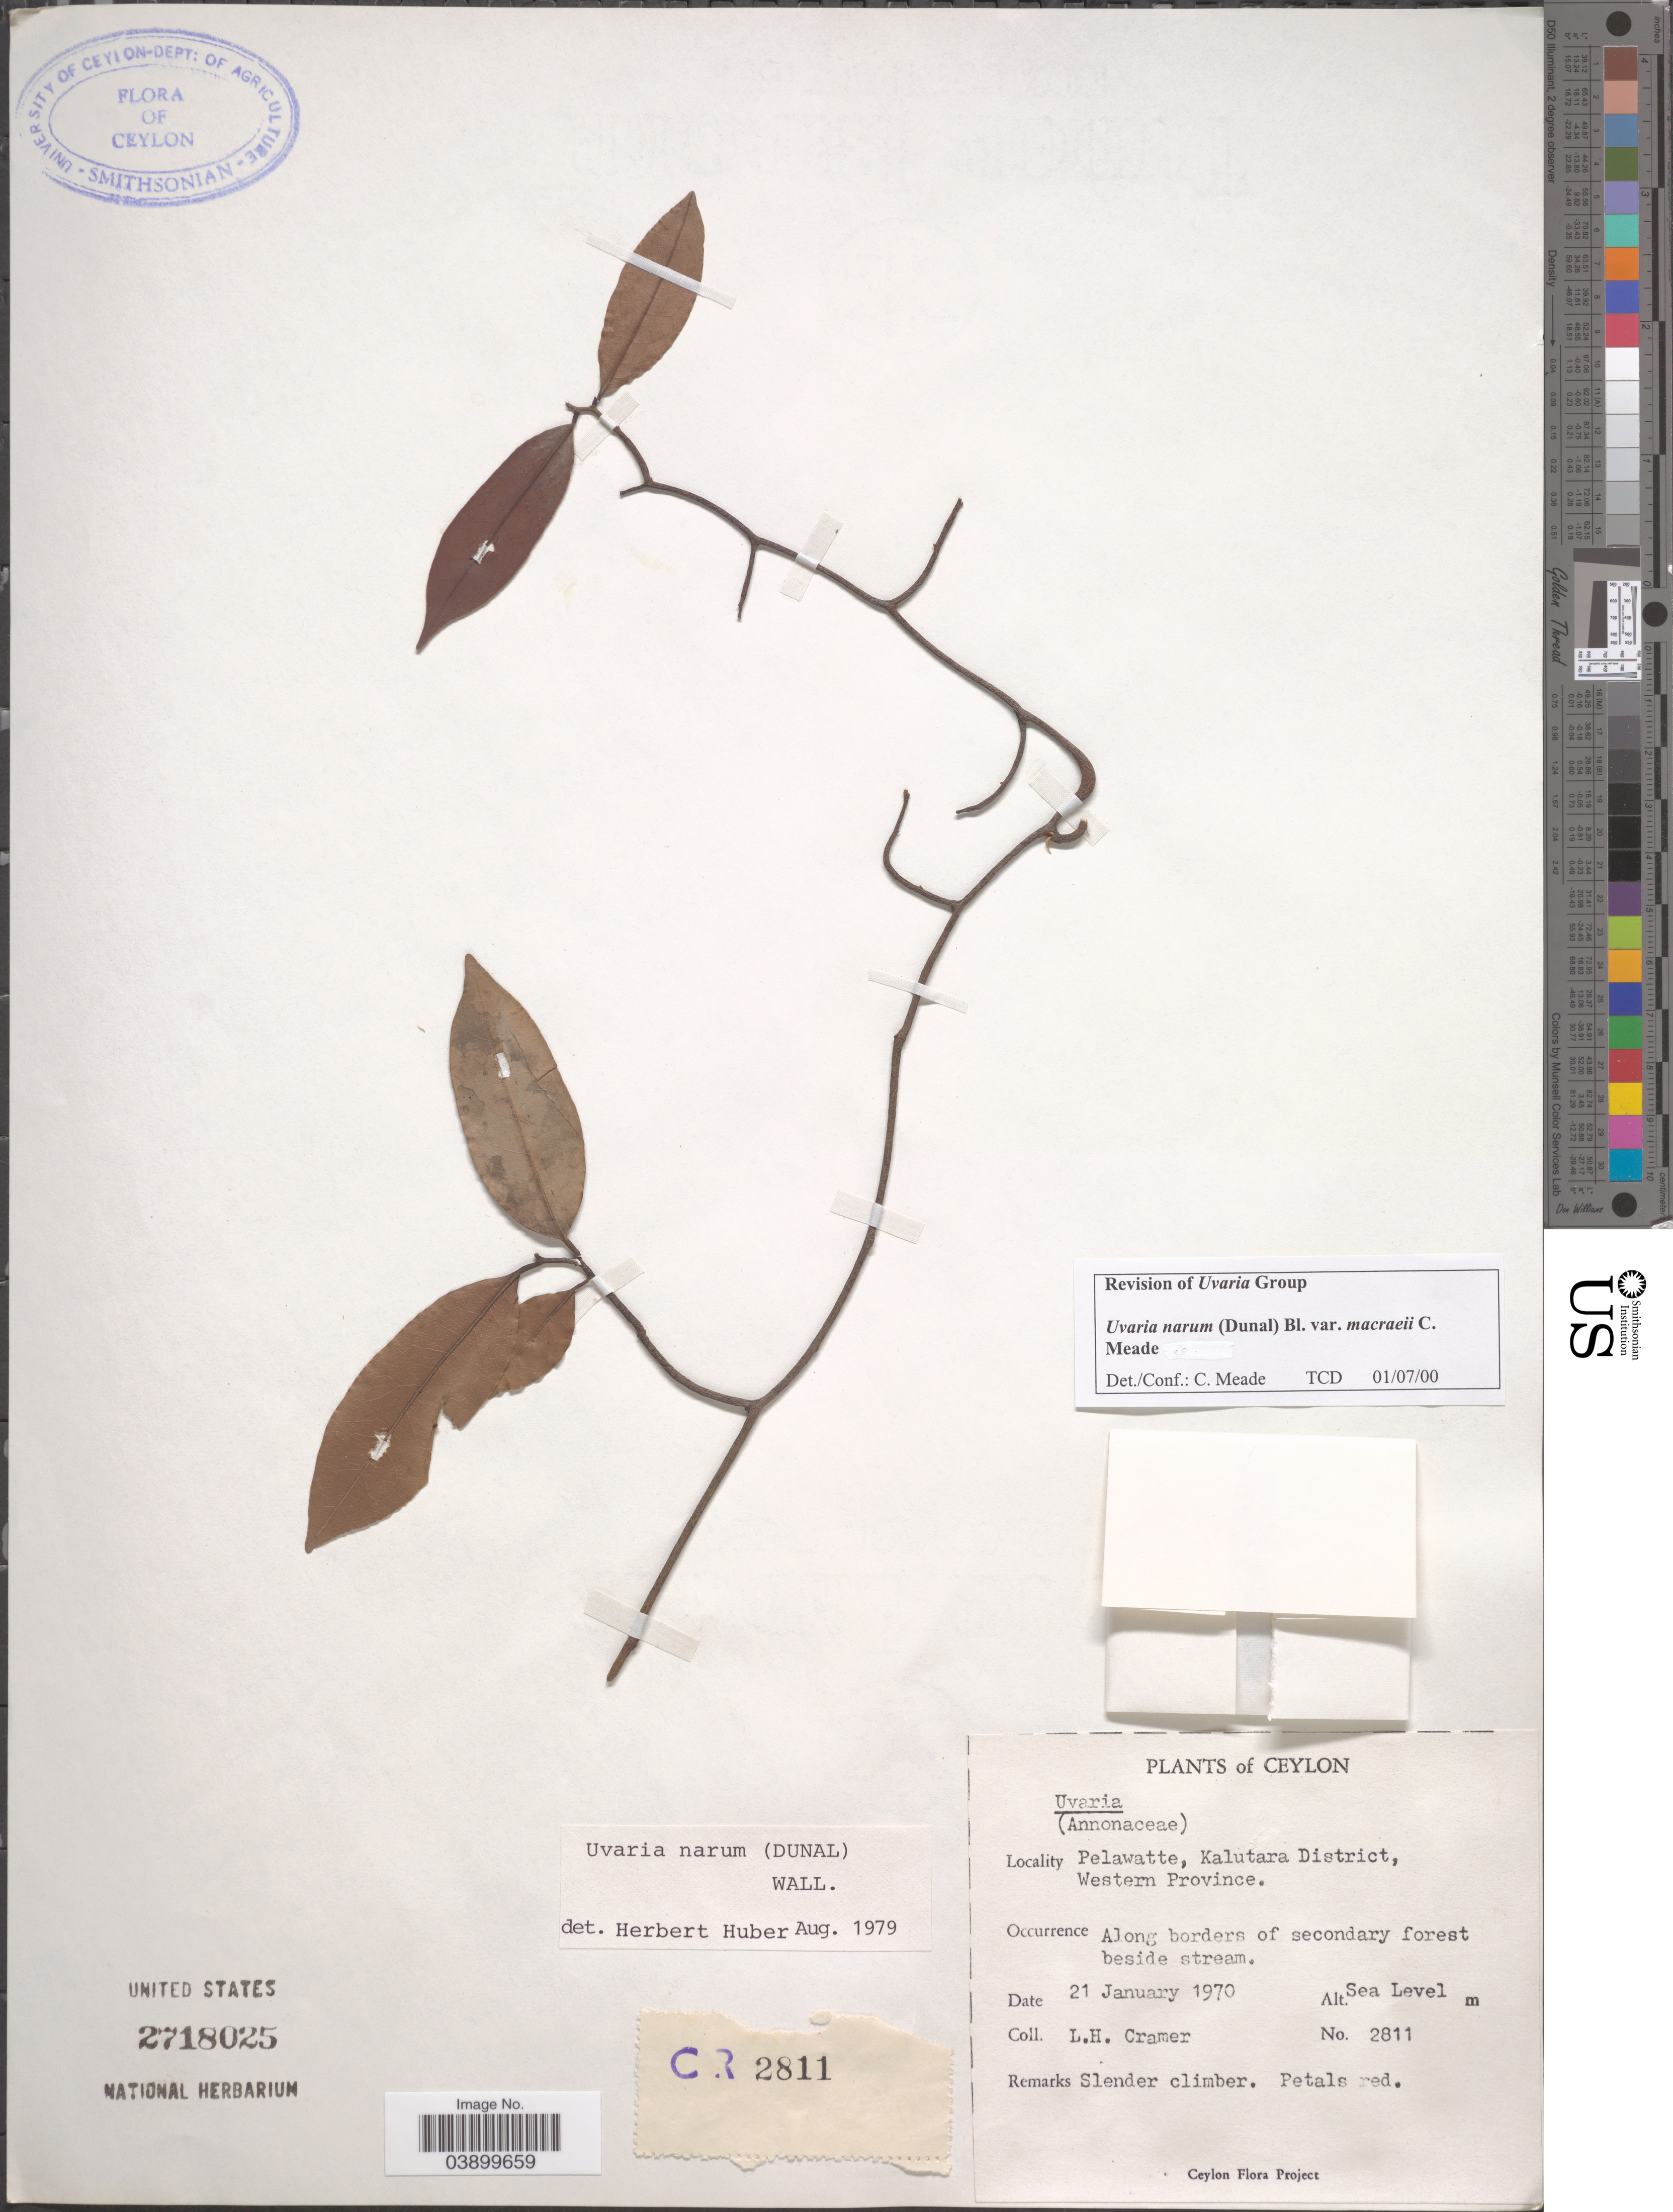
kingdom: Plantae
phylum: Tracheophyta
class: Magnoliopsida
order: Magnoliales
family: Annonaceae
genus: Uvaria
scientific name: Uvaria narum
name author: (Dunal) Blume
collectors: L. H. Cramer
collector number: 2811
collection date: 1970-01-21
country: Sri Lanka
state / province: Western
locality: Ceylon. Pelawatte, Kalutara District.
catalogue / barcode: US 2718025